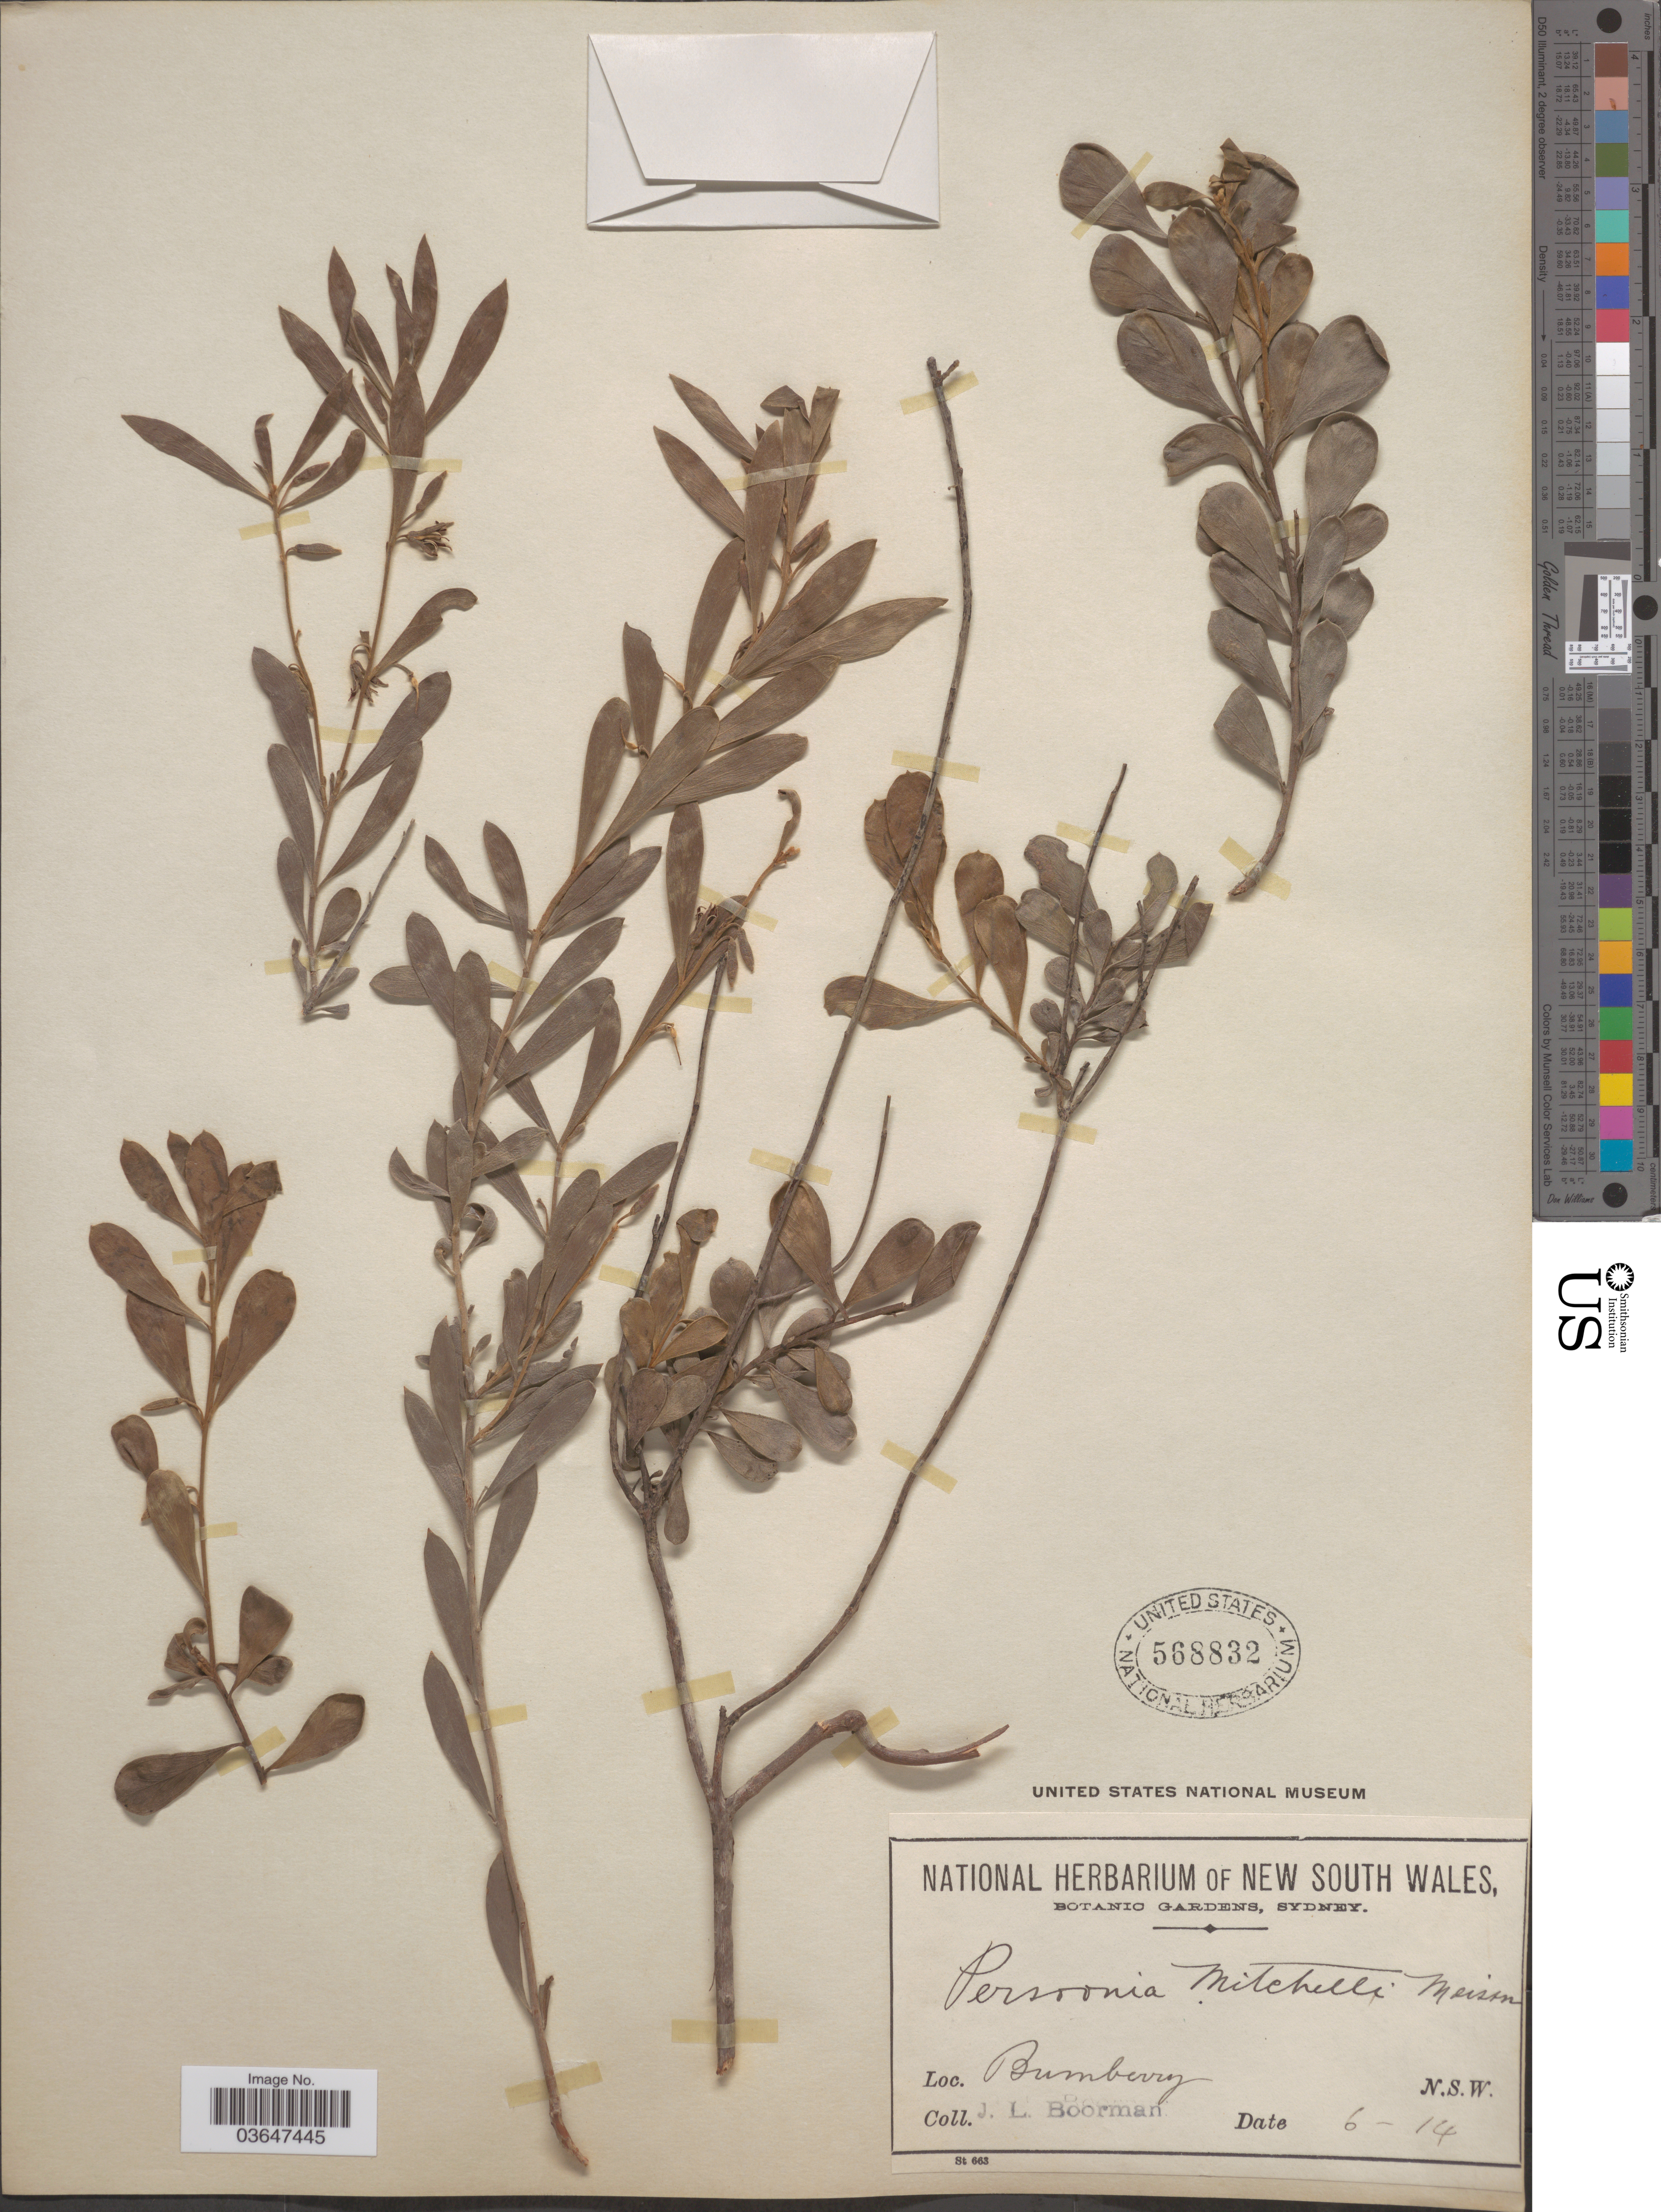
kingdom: Plantae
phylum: Tracheophyta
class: Magnoliopsida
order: Proteales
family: Proteaceae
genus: Persoonia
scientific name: Persoonia mitchellii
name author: Meisn.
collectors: J. Boorman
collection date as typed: Transcribed d/m/y: /6/14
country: Australia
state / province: New South Wales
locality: Bumberry.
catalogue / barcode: US 568832